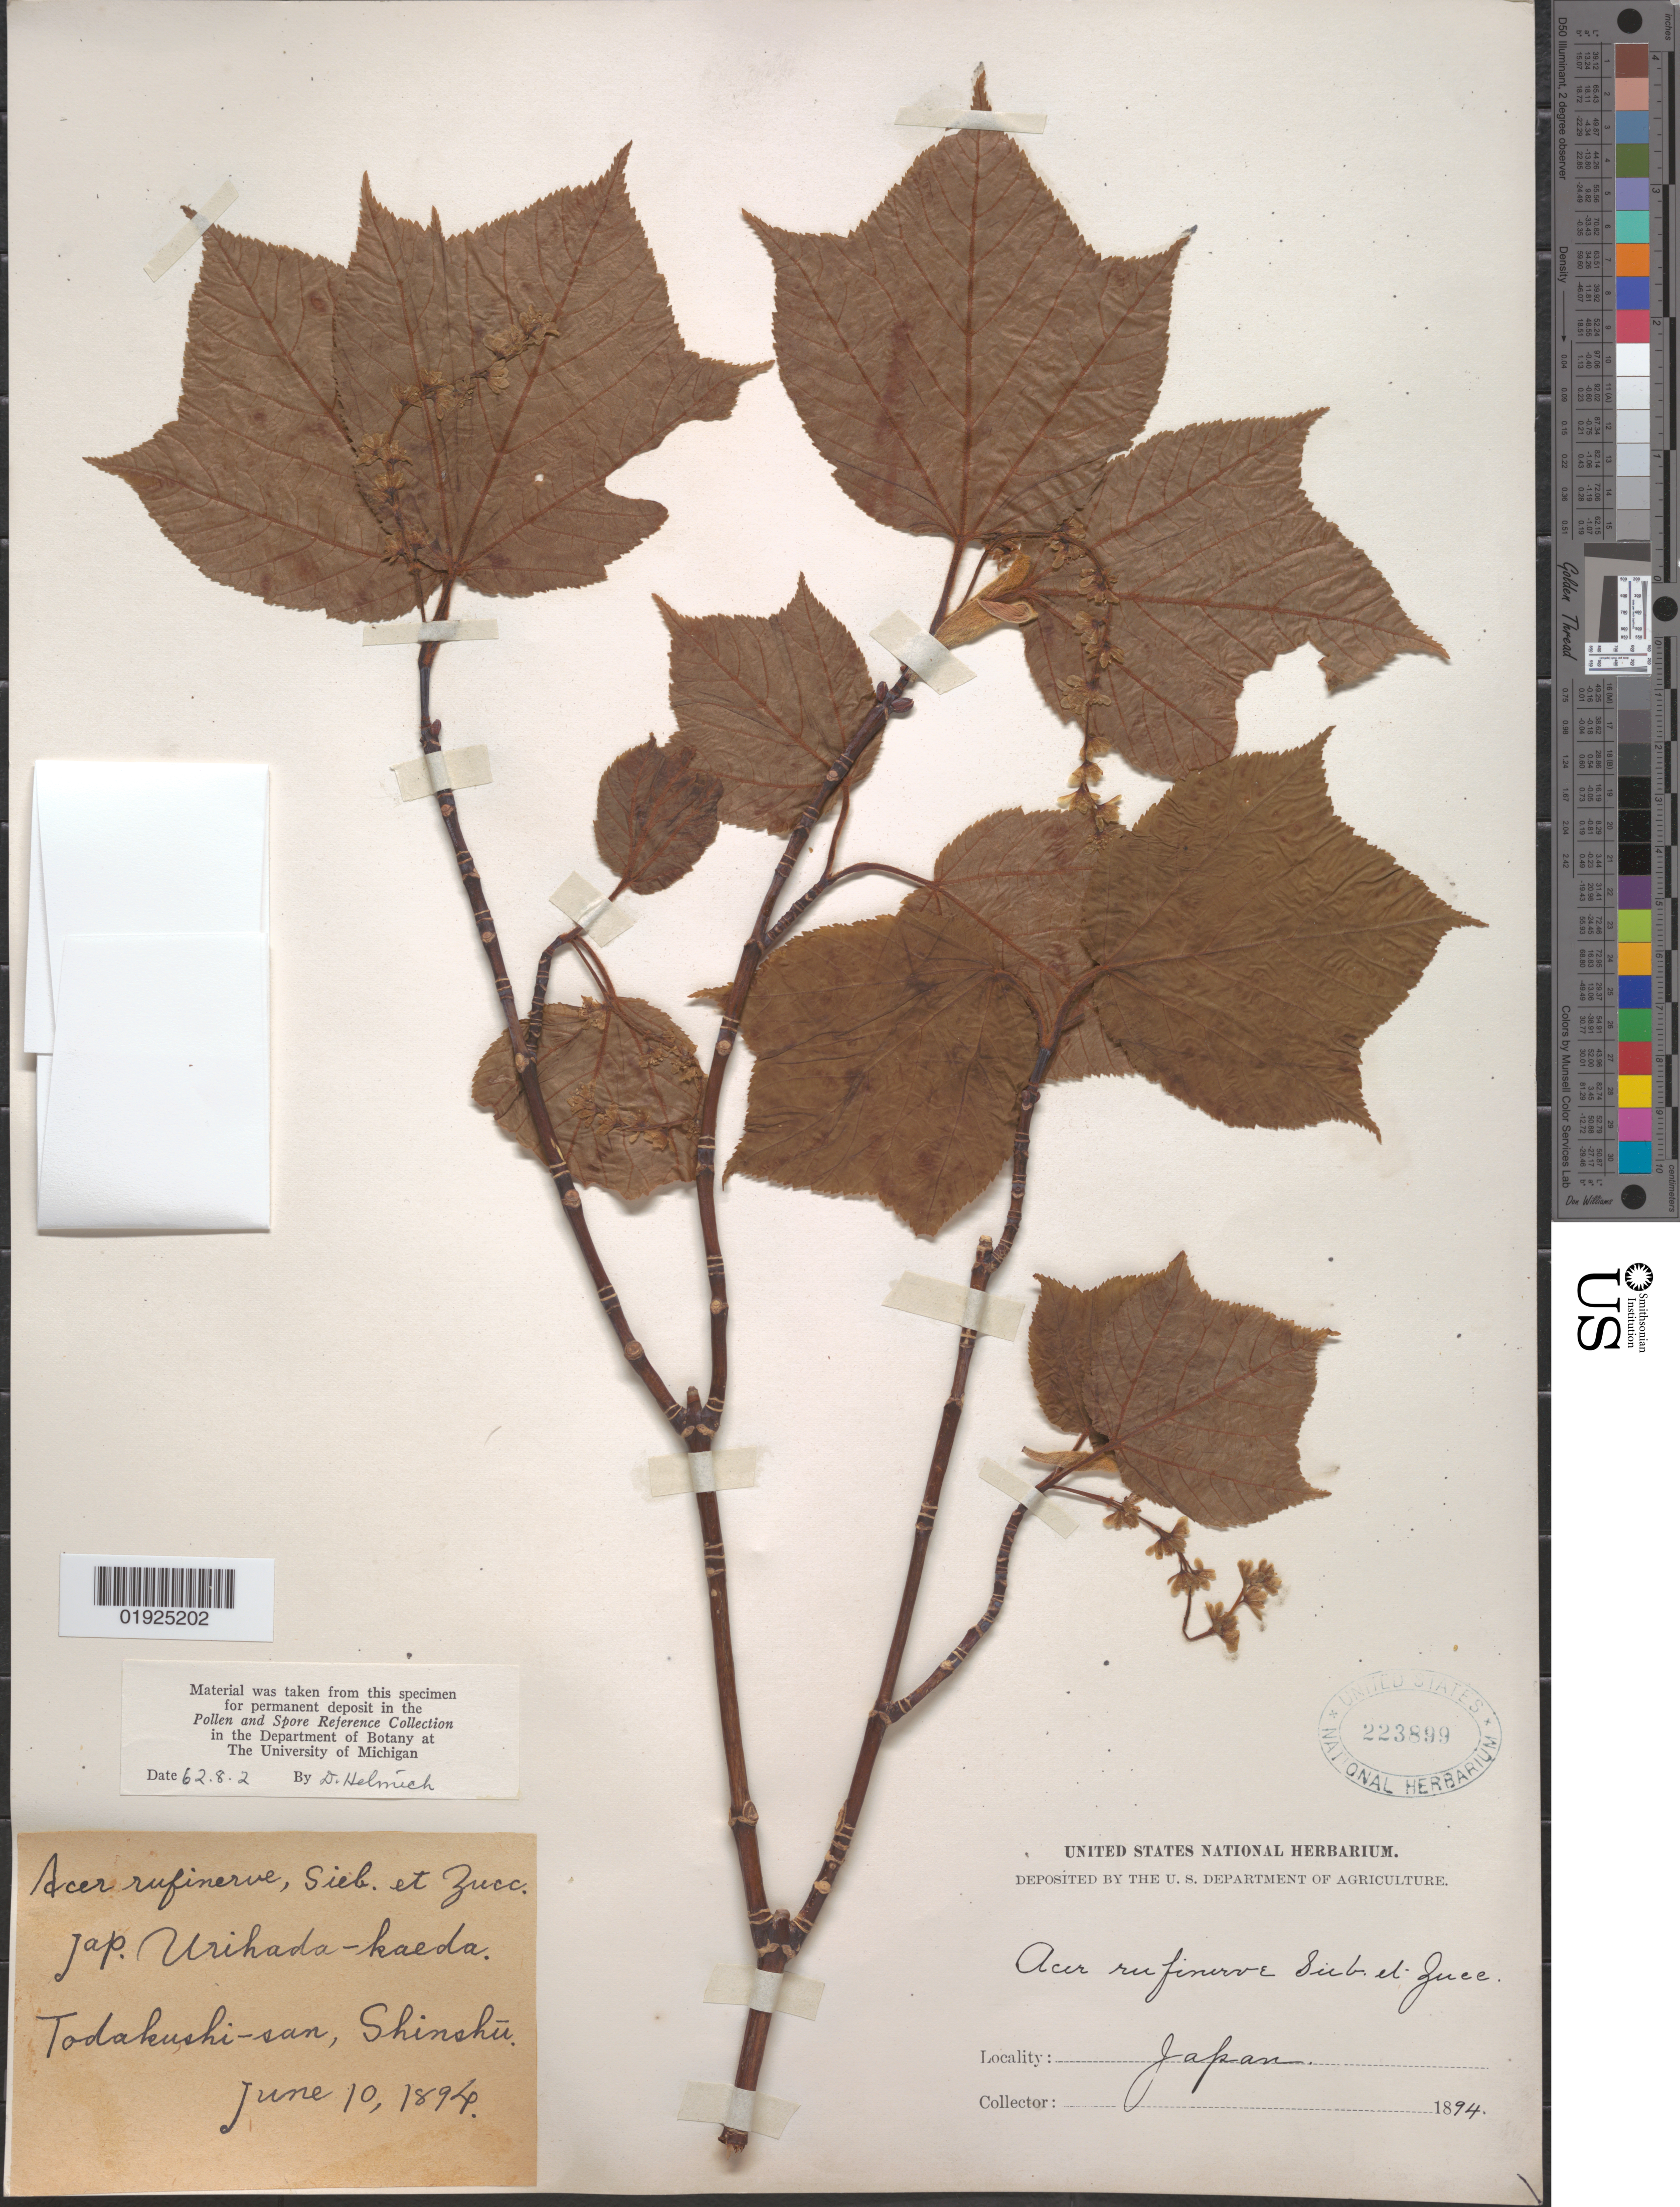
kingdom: Plantae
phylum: Tracheophyta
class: Magnoliopsida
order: Sapindales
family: Sapindaceae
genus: Acer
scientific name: Acer rufinerve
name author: Siebold & Zucc.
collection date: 1894-06-10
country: Japan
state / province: Nagano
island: Honshu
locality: Shinshu [Nagano], Todakushi-san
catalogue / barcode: US 223899